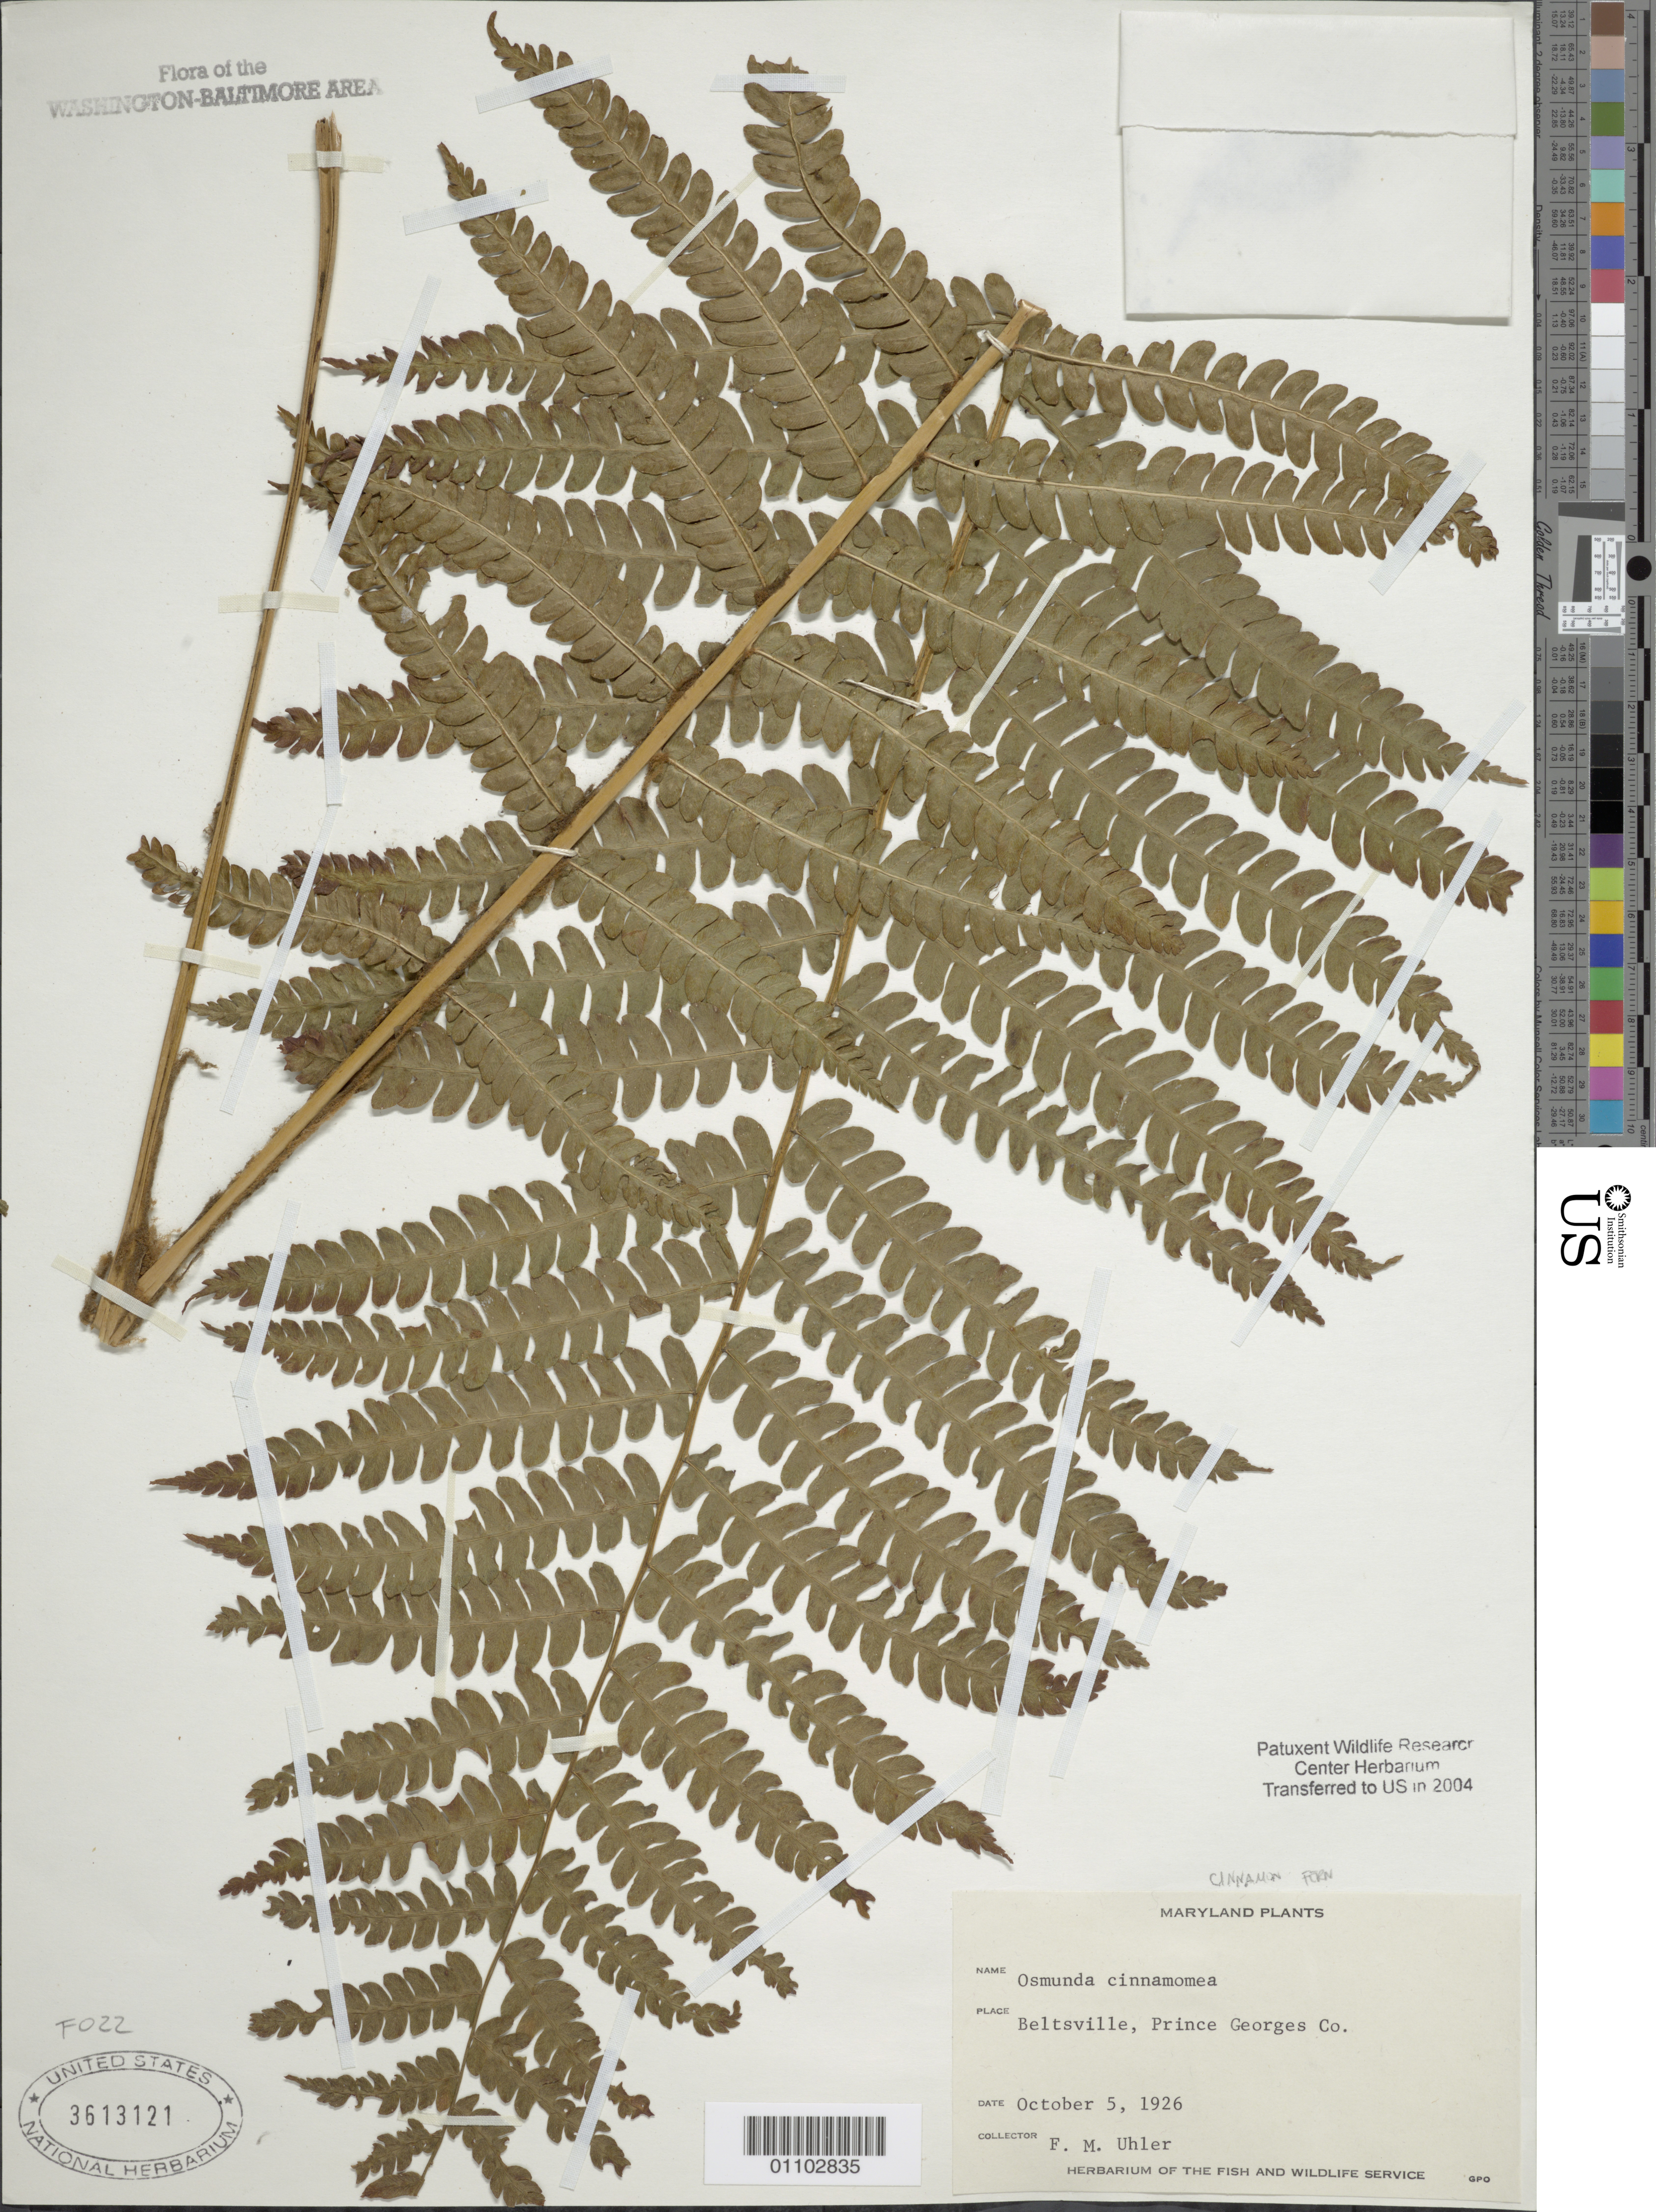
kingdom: Plantae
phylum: Tracheophyta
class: Polypodiopsida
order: Osmundales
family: Osmundaceae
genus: Osmundastrum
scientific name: Osmundastrum cinnamomeum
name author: (L.) C. Presl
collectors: F. Uhler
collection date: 1925-10-05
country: United States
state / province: Maryland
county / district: Prince George's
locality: Beltsville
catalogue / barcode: US 3613121